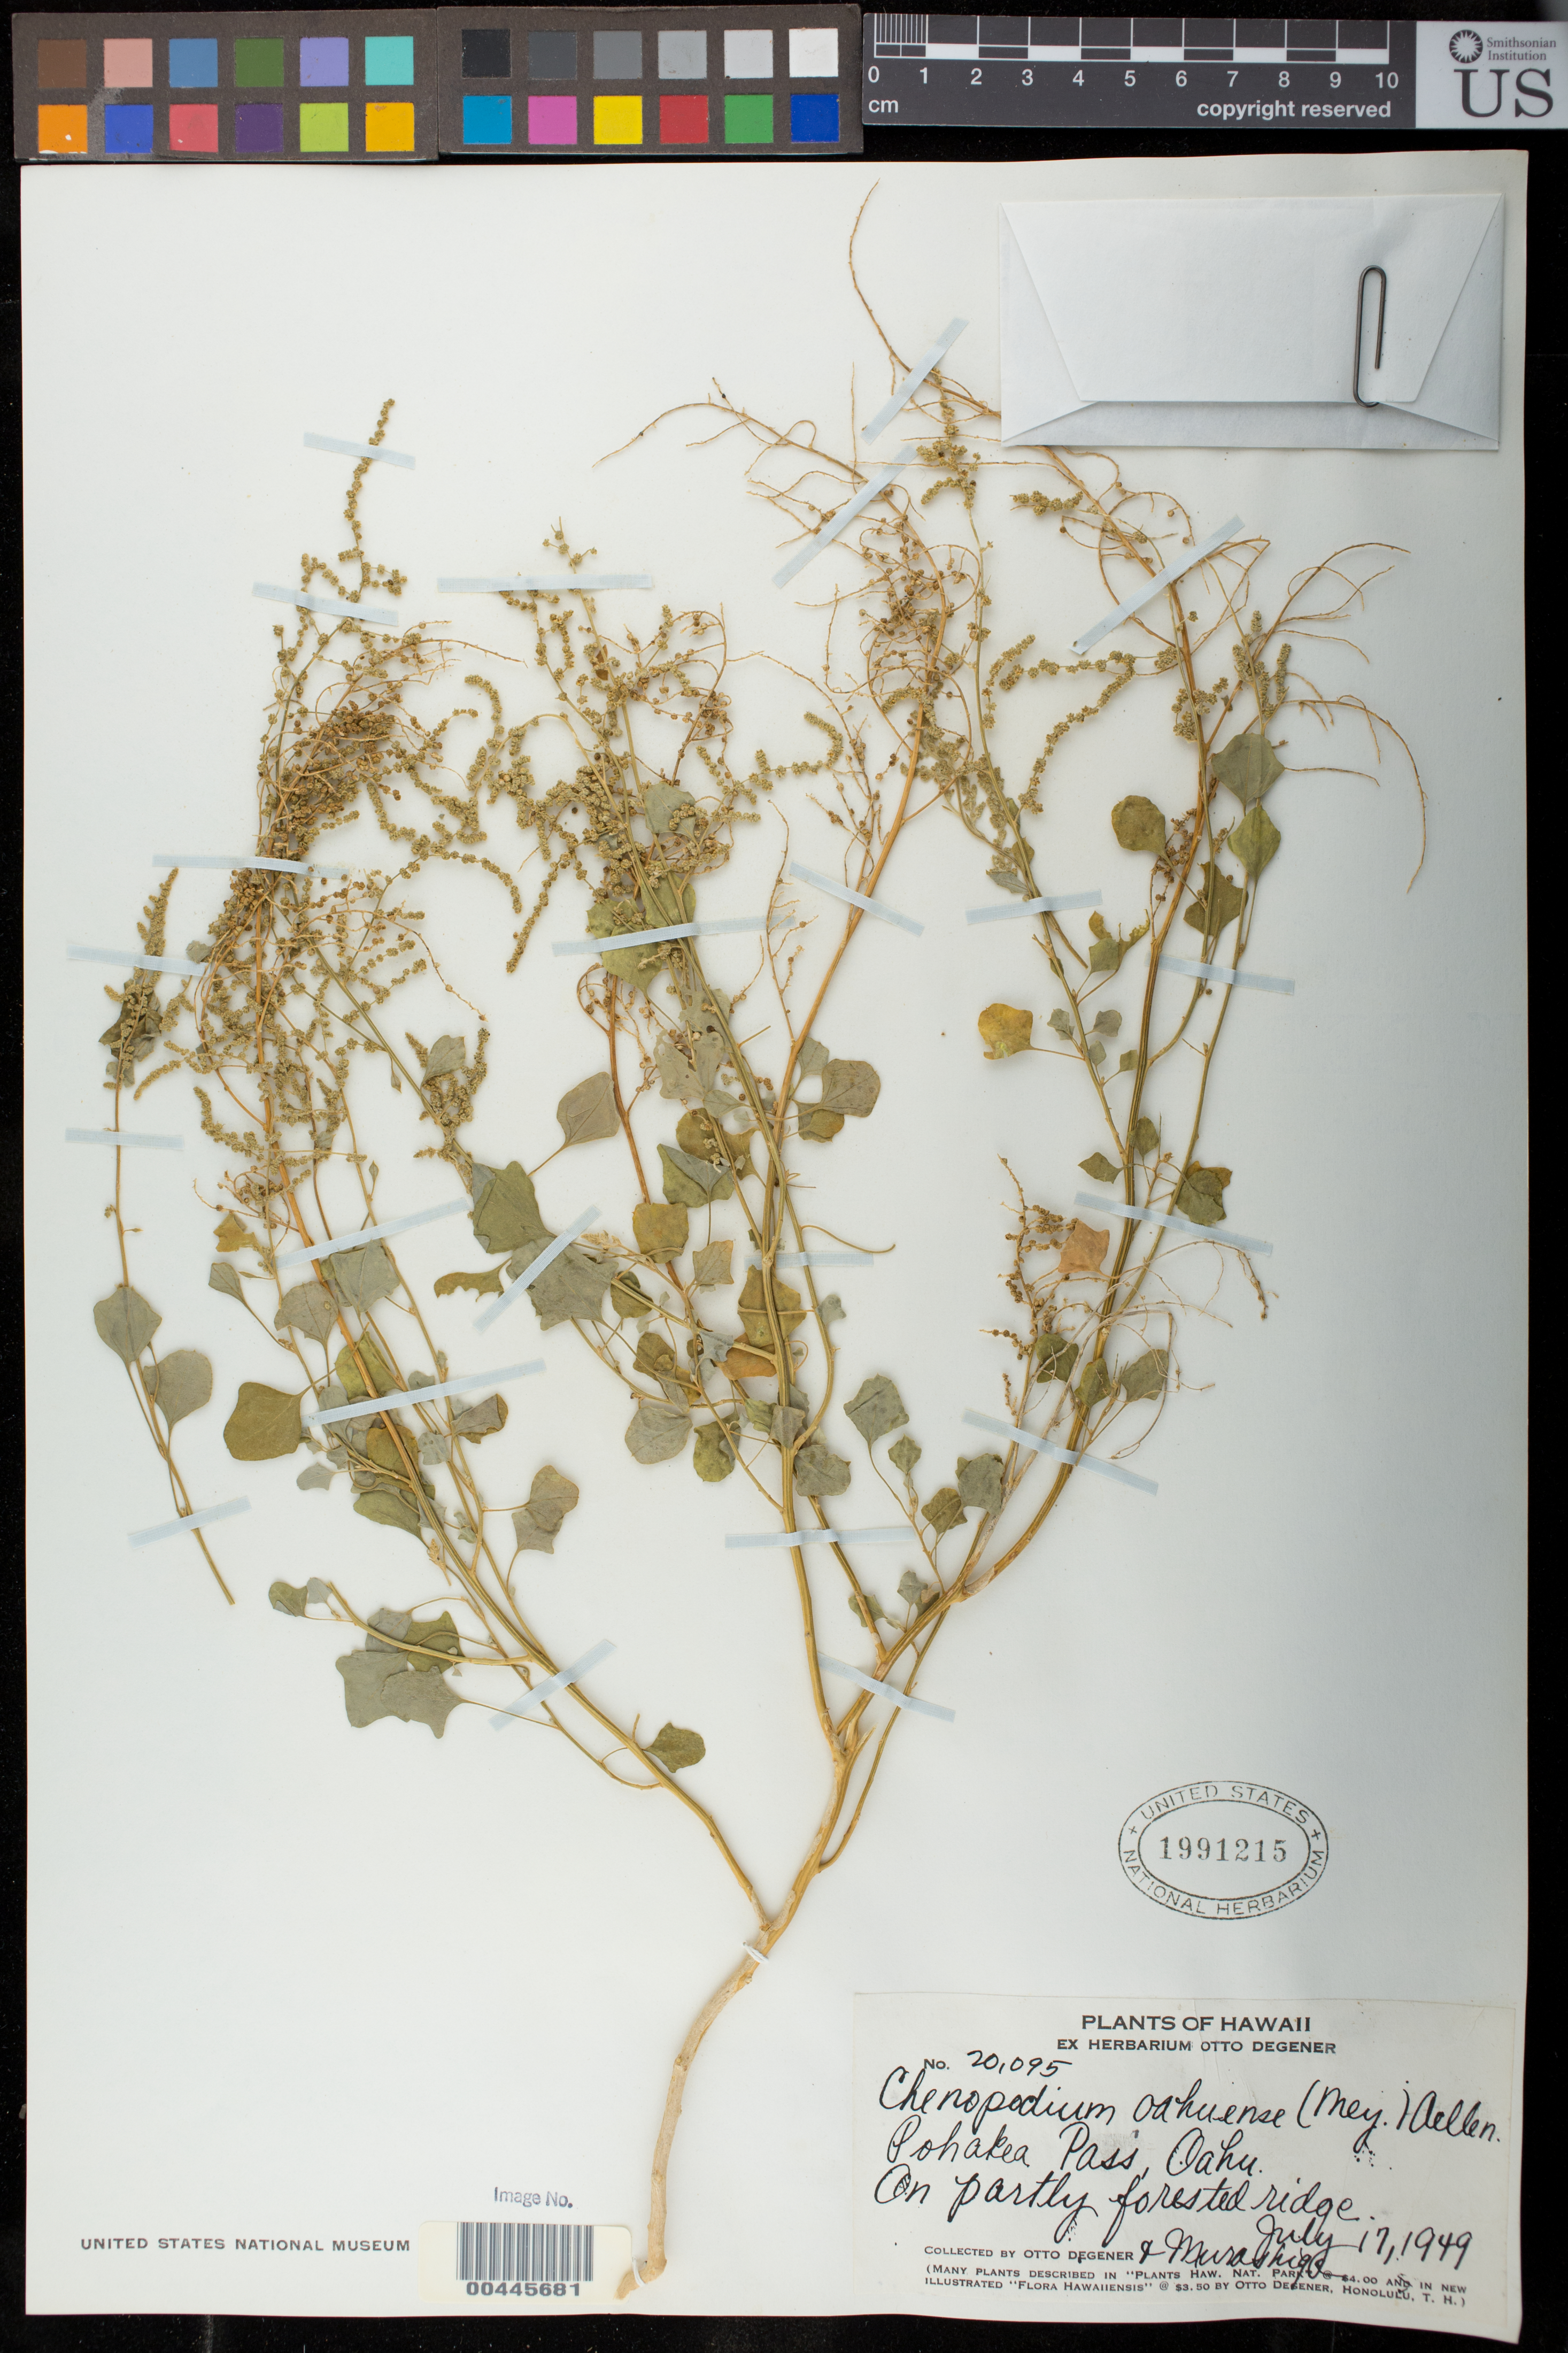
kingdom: Plantae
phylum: Tracheophyta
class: Magnoliopsida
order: Caryophyllales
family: Amaranthaceae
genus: Chenopodium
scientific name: Chenopodium oahuense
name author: (Meyen) Aellen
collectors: O. Degener & T. Murashige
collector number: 20095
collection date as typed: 17 Jul 1949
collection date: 1949-07-17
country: United States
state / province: Hawaii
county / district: Honolulu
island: Oahu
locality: Pohakea Pass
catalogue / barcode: US 1991215